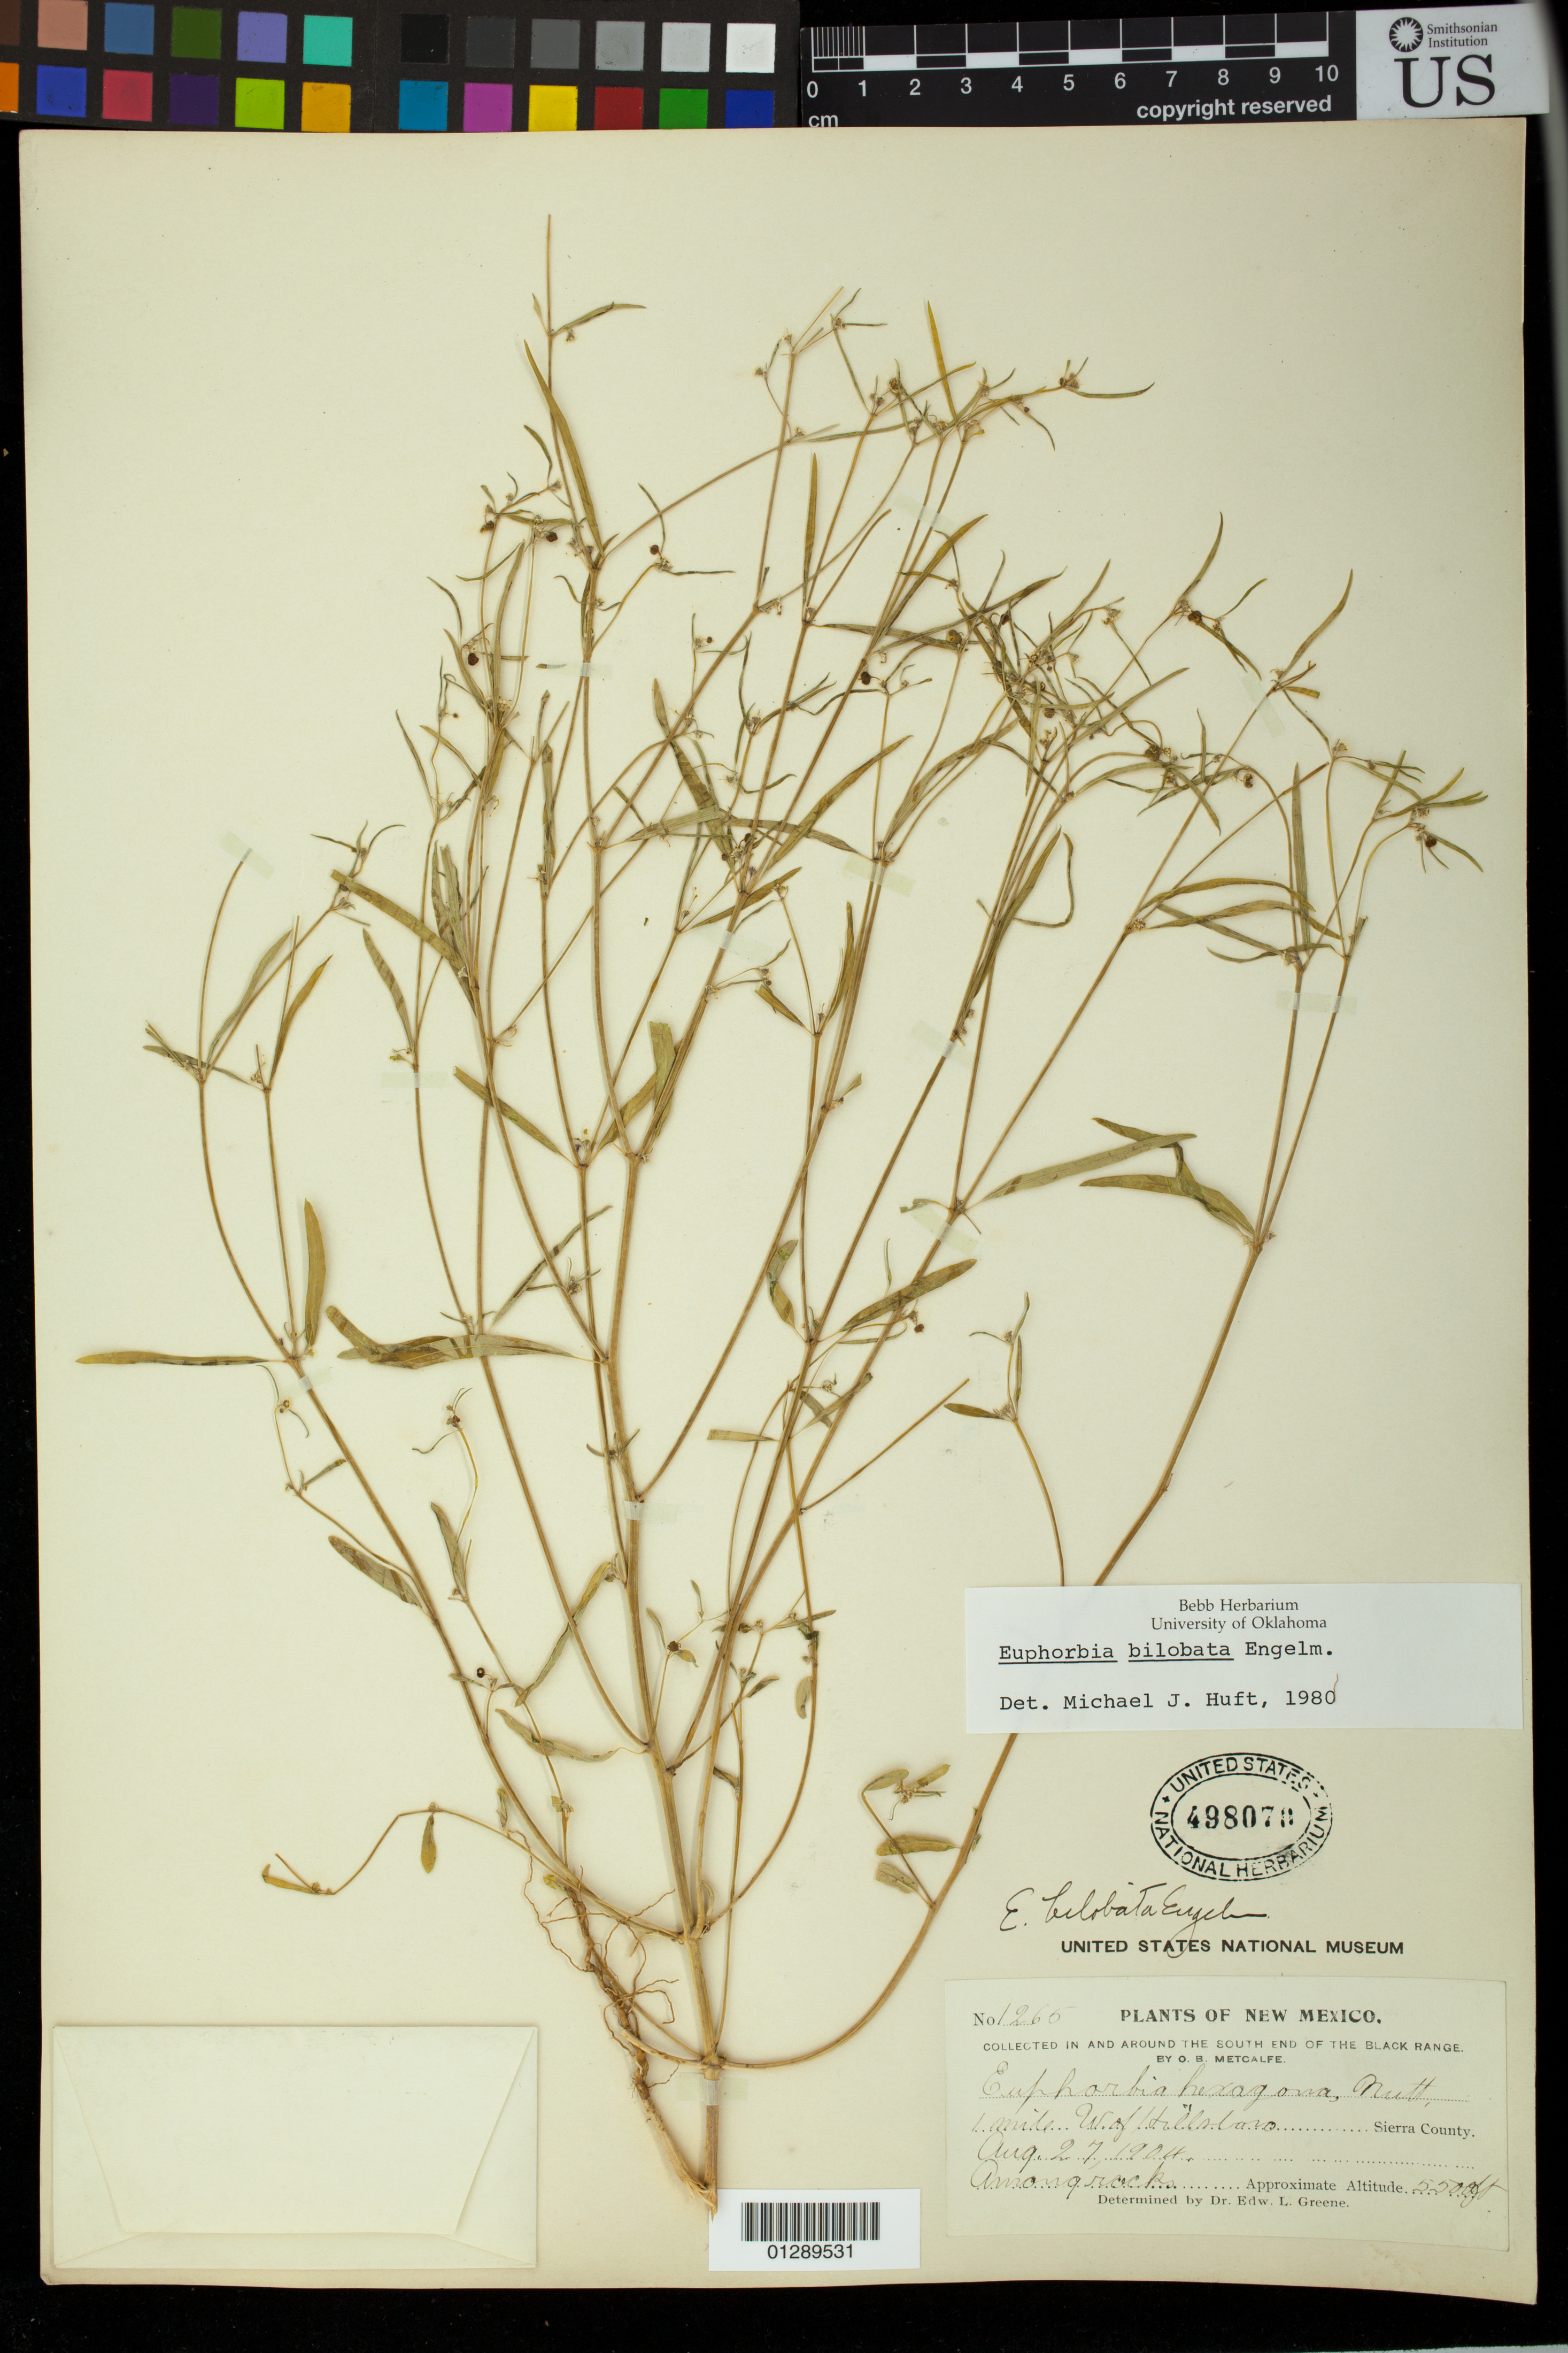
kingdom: Plantae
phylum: Tracheophyta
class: Magnoliopsida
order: Malpighiales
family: Euphorbiaceae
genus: Euphorbia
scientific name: Euphorbia bilobata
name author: Engelm. in Emory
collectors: O. Metcalf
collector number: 1265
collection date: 1904-08-27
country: United States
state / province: New Mexico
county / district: Sierra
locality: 1 mile W of Hillsboro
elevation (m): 1676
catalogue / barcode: US 498070